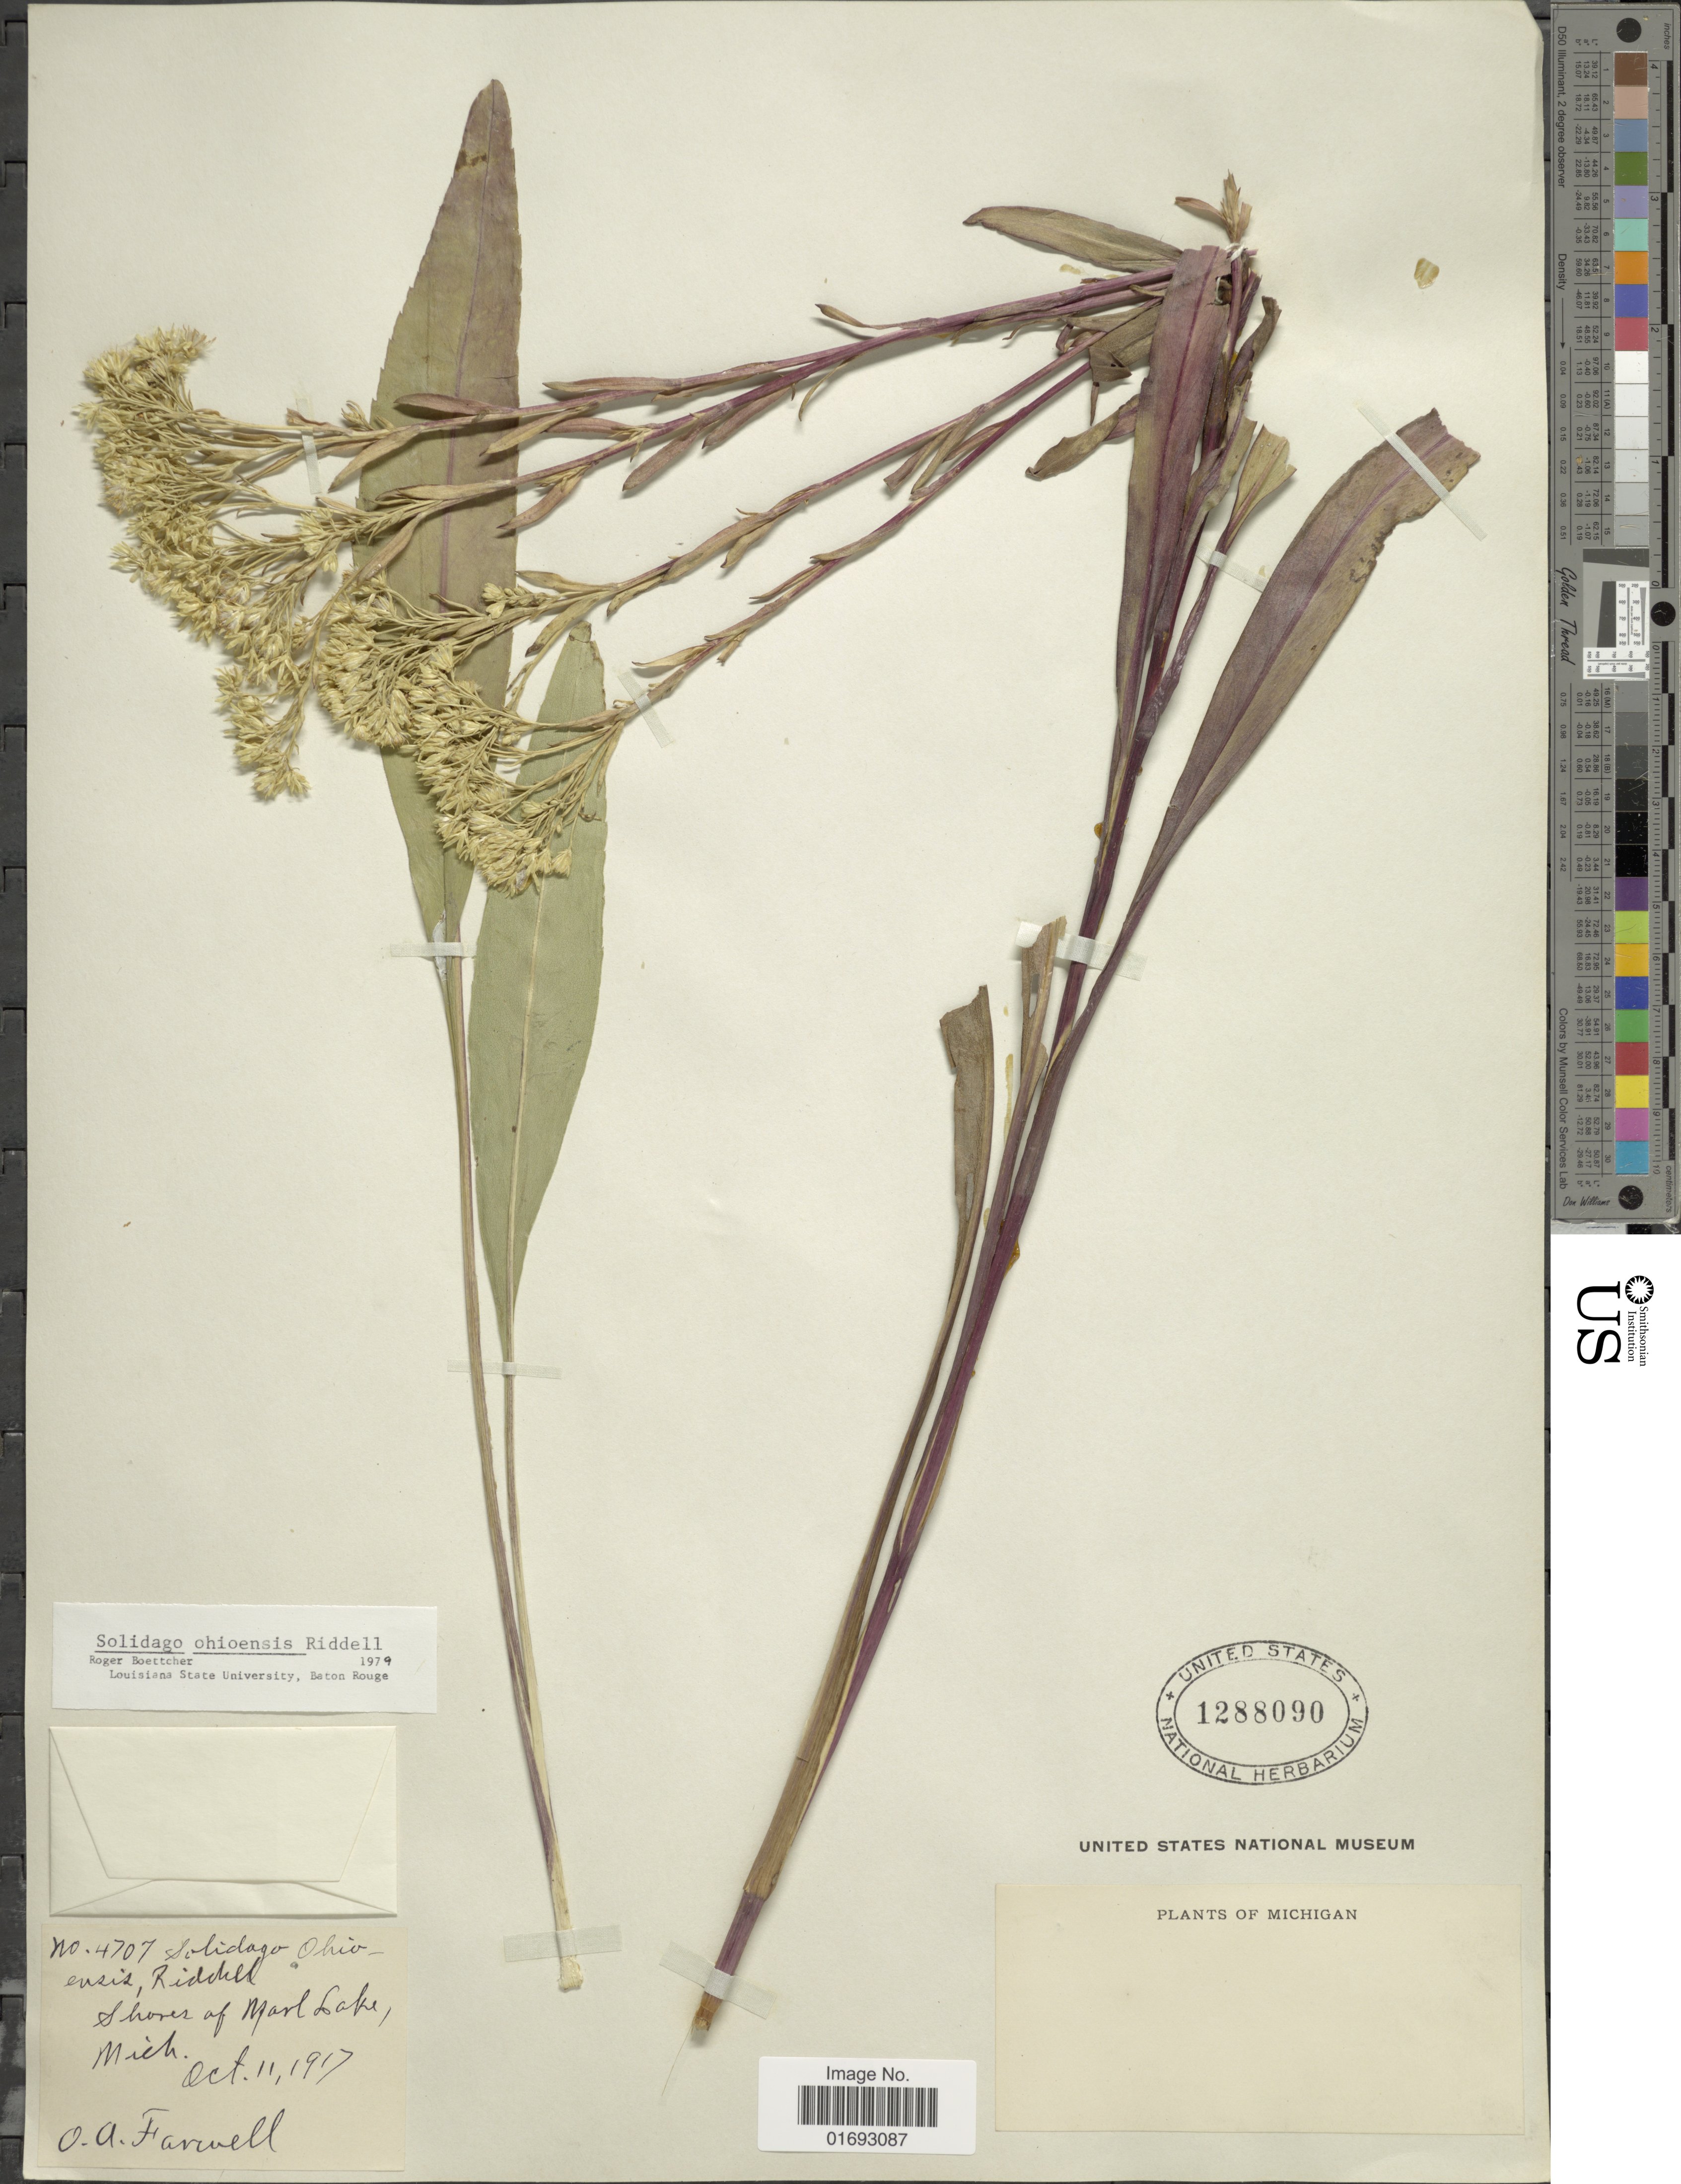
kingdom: Plantae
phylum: Tracheophyta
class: Magnoliopsida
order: Asterales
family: Asteraceae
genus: Oligoneuron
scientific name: Oligoneuron ohioense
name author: (Riddell) G.N. Jones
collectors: O. Farwell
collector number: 4707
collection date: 1917-10-11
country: United States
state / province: Michigan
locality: Slopes of Marl Lake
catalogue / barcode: US 1288090